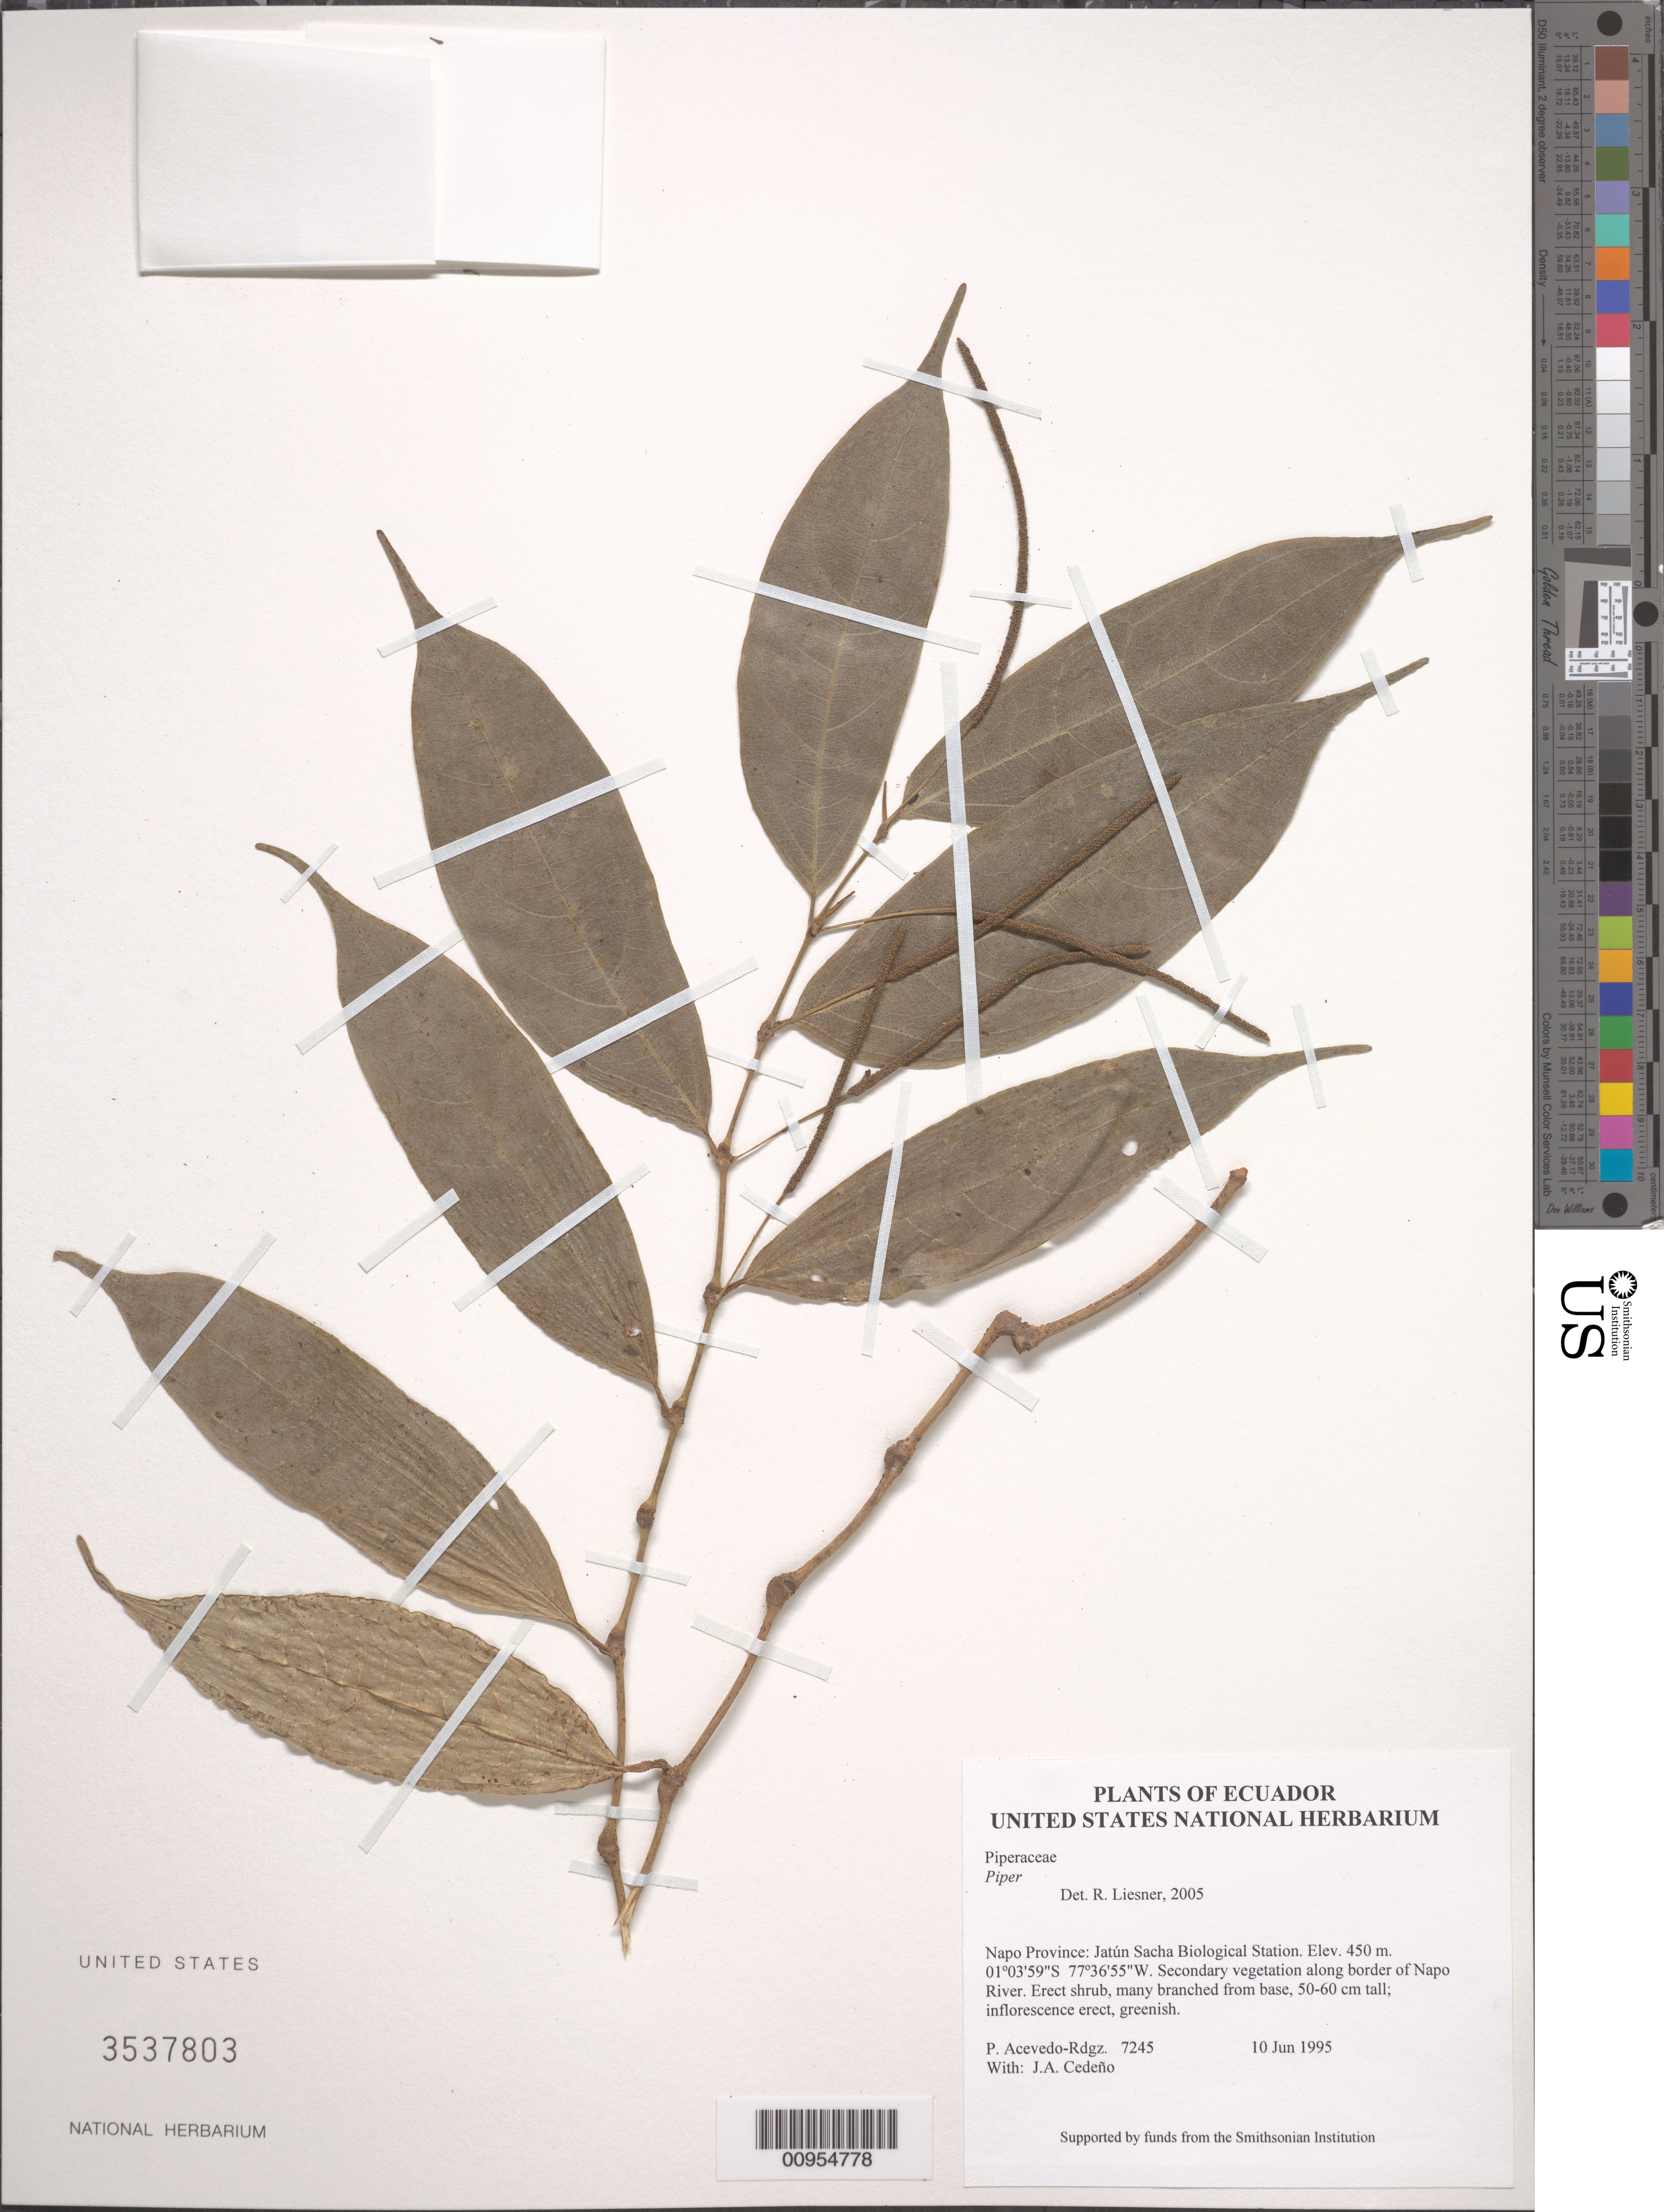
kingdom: Plantae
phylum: Tracheophyta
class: Magnoliopsida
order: Piperales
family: Piperaceae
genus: Piper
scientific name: Piper sp.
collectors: P. Acevedo-Rodr. & J. A. Cedeño M.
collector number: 7245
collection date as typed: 10 Jun 1995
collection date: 1995-06-10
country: Ecuador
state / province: Napo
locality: Napo Province: Jatún Sacha Biological Station.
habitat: Secondary vegetation along border of Napo River.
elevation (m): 450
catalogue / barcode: US 3537803